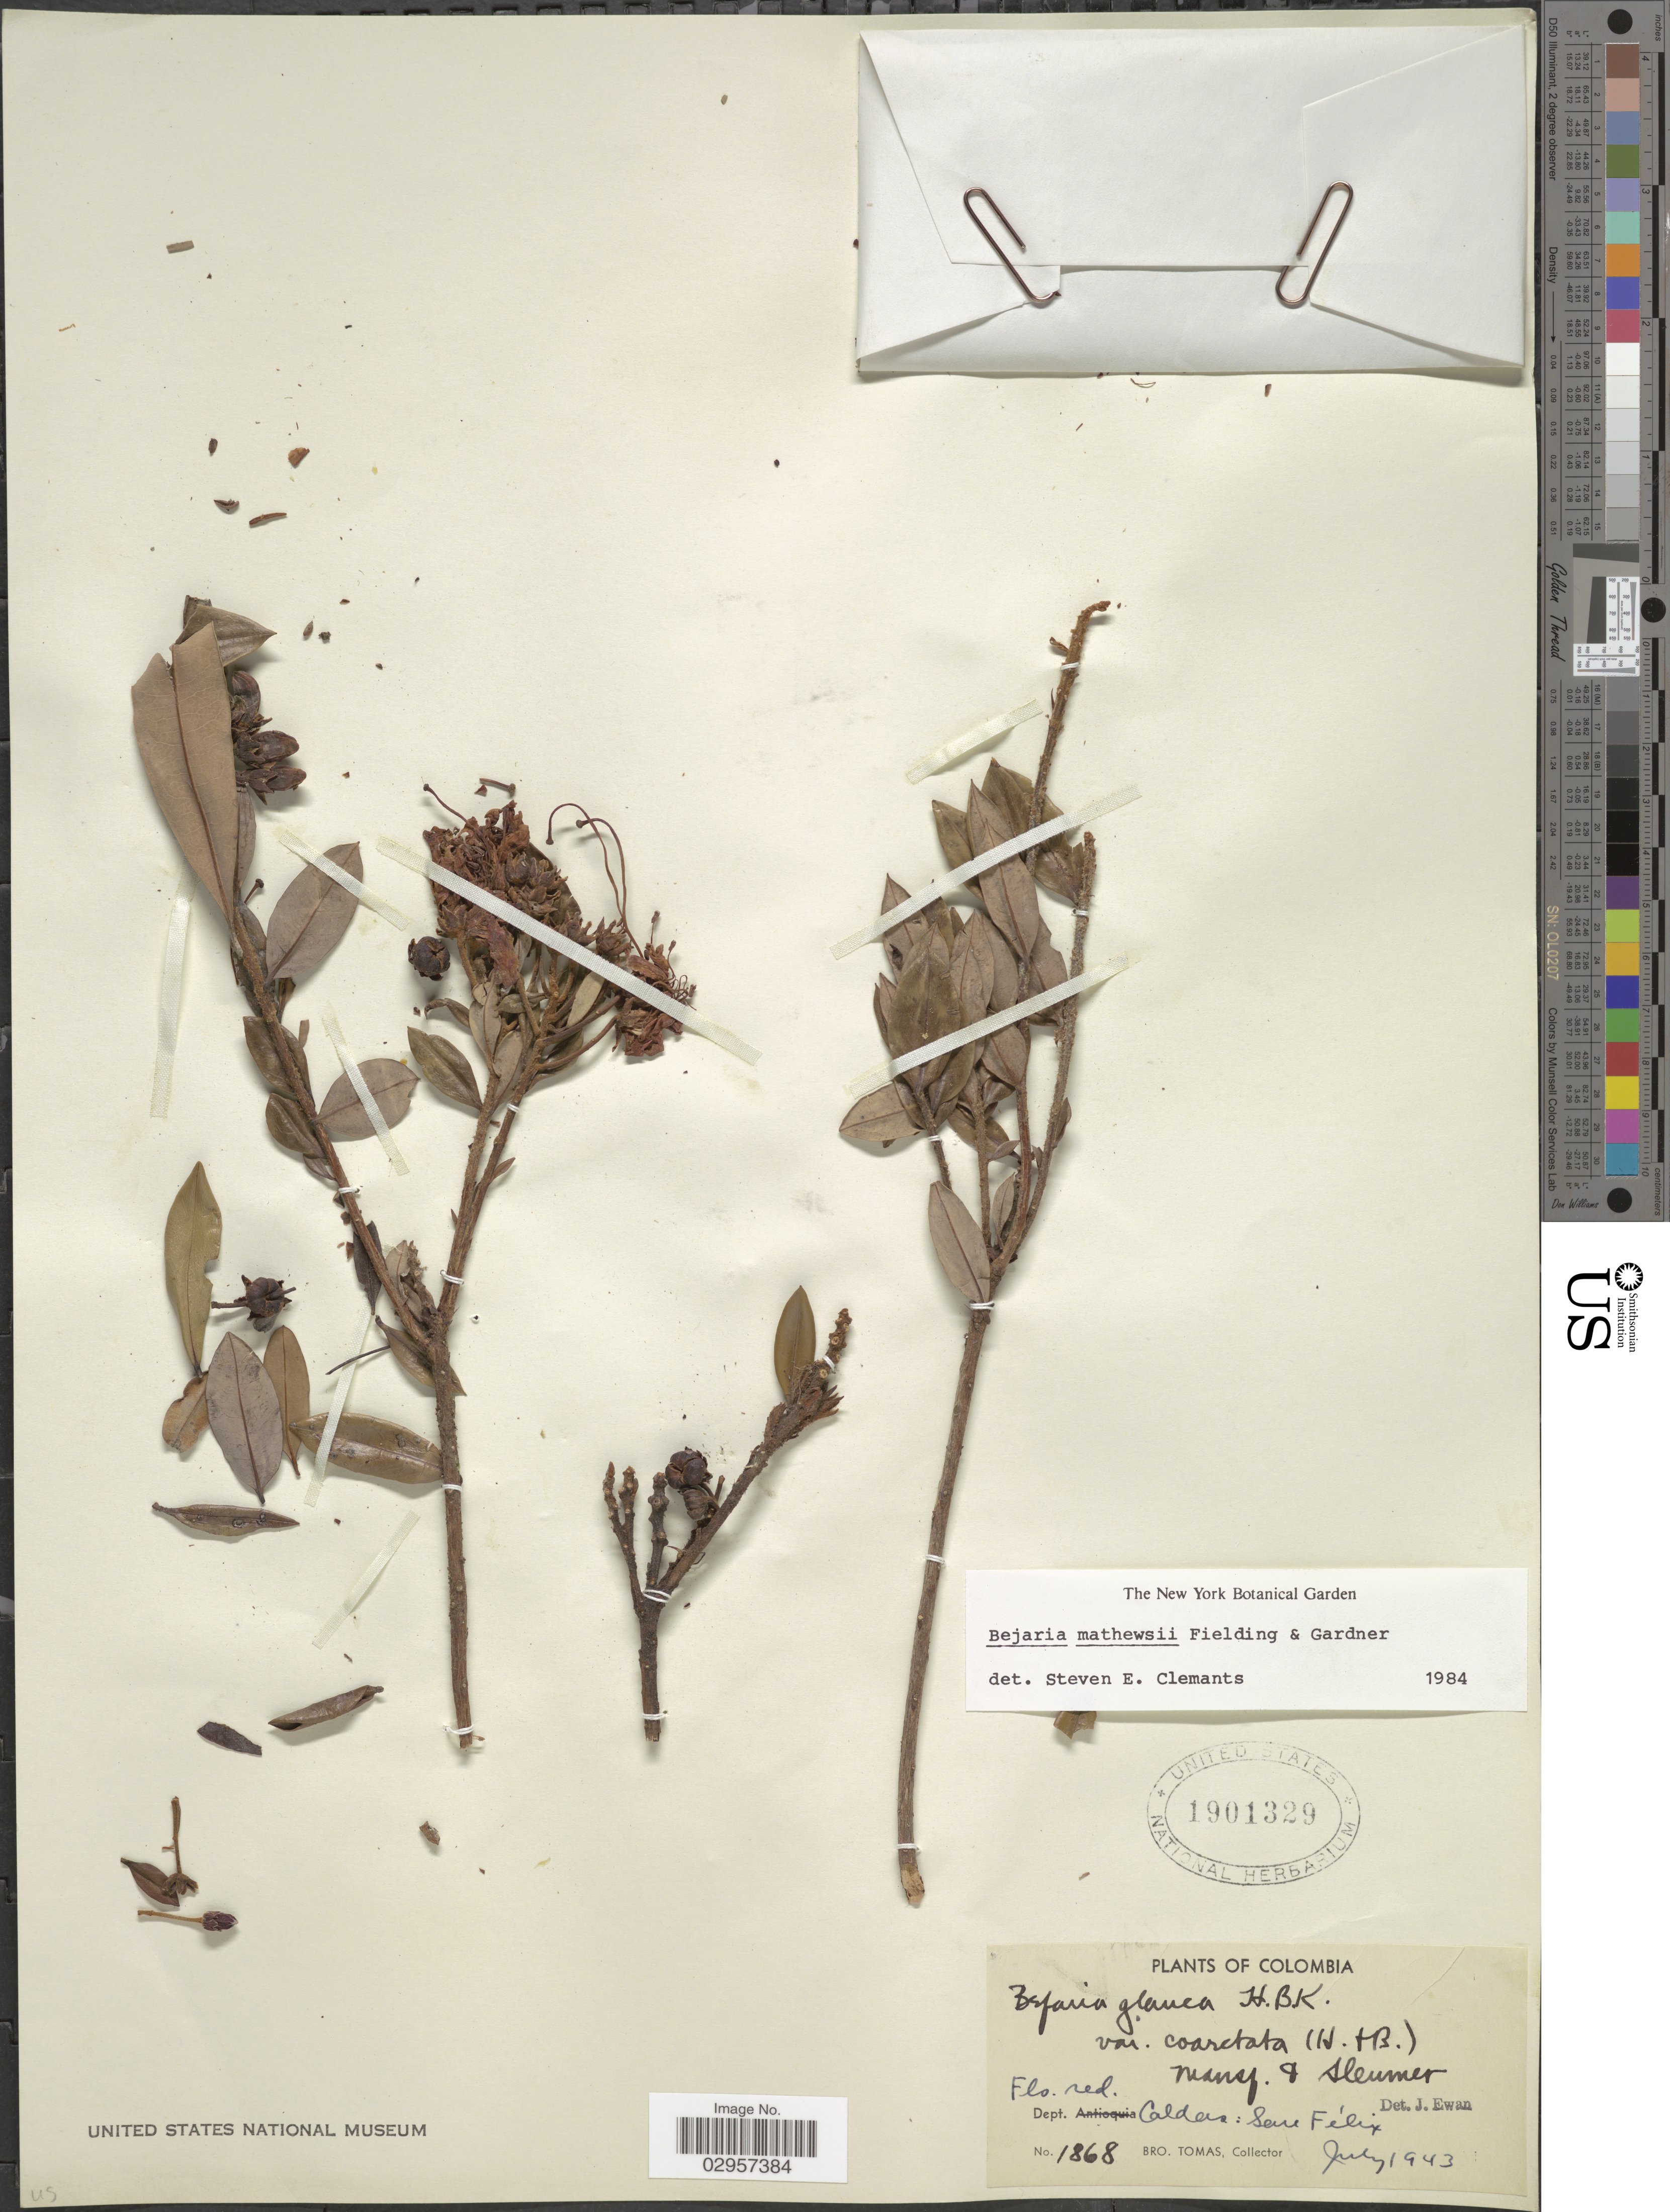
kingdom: Plantae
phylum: Tracheophyta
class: Magnoliopsida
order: Ericales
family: Ericaceae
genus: Bejaria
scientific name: Bejaria mathewsii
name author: Fielding & Gardner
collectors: B. Tomas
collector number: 1868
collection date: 1943-07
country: Colombia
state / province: Caldas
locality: Dept. Caldas: San Félix.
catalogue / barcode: US 1901329